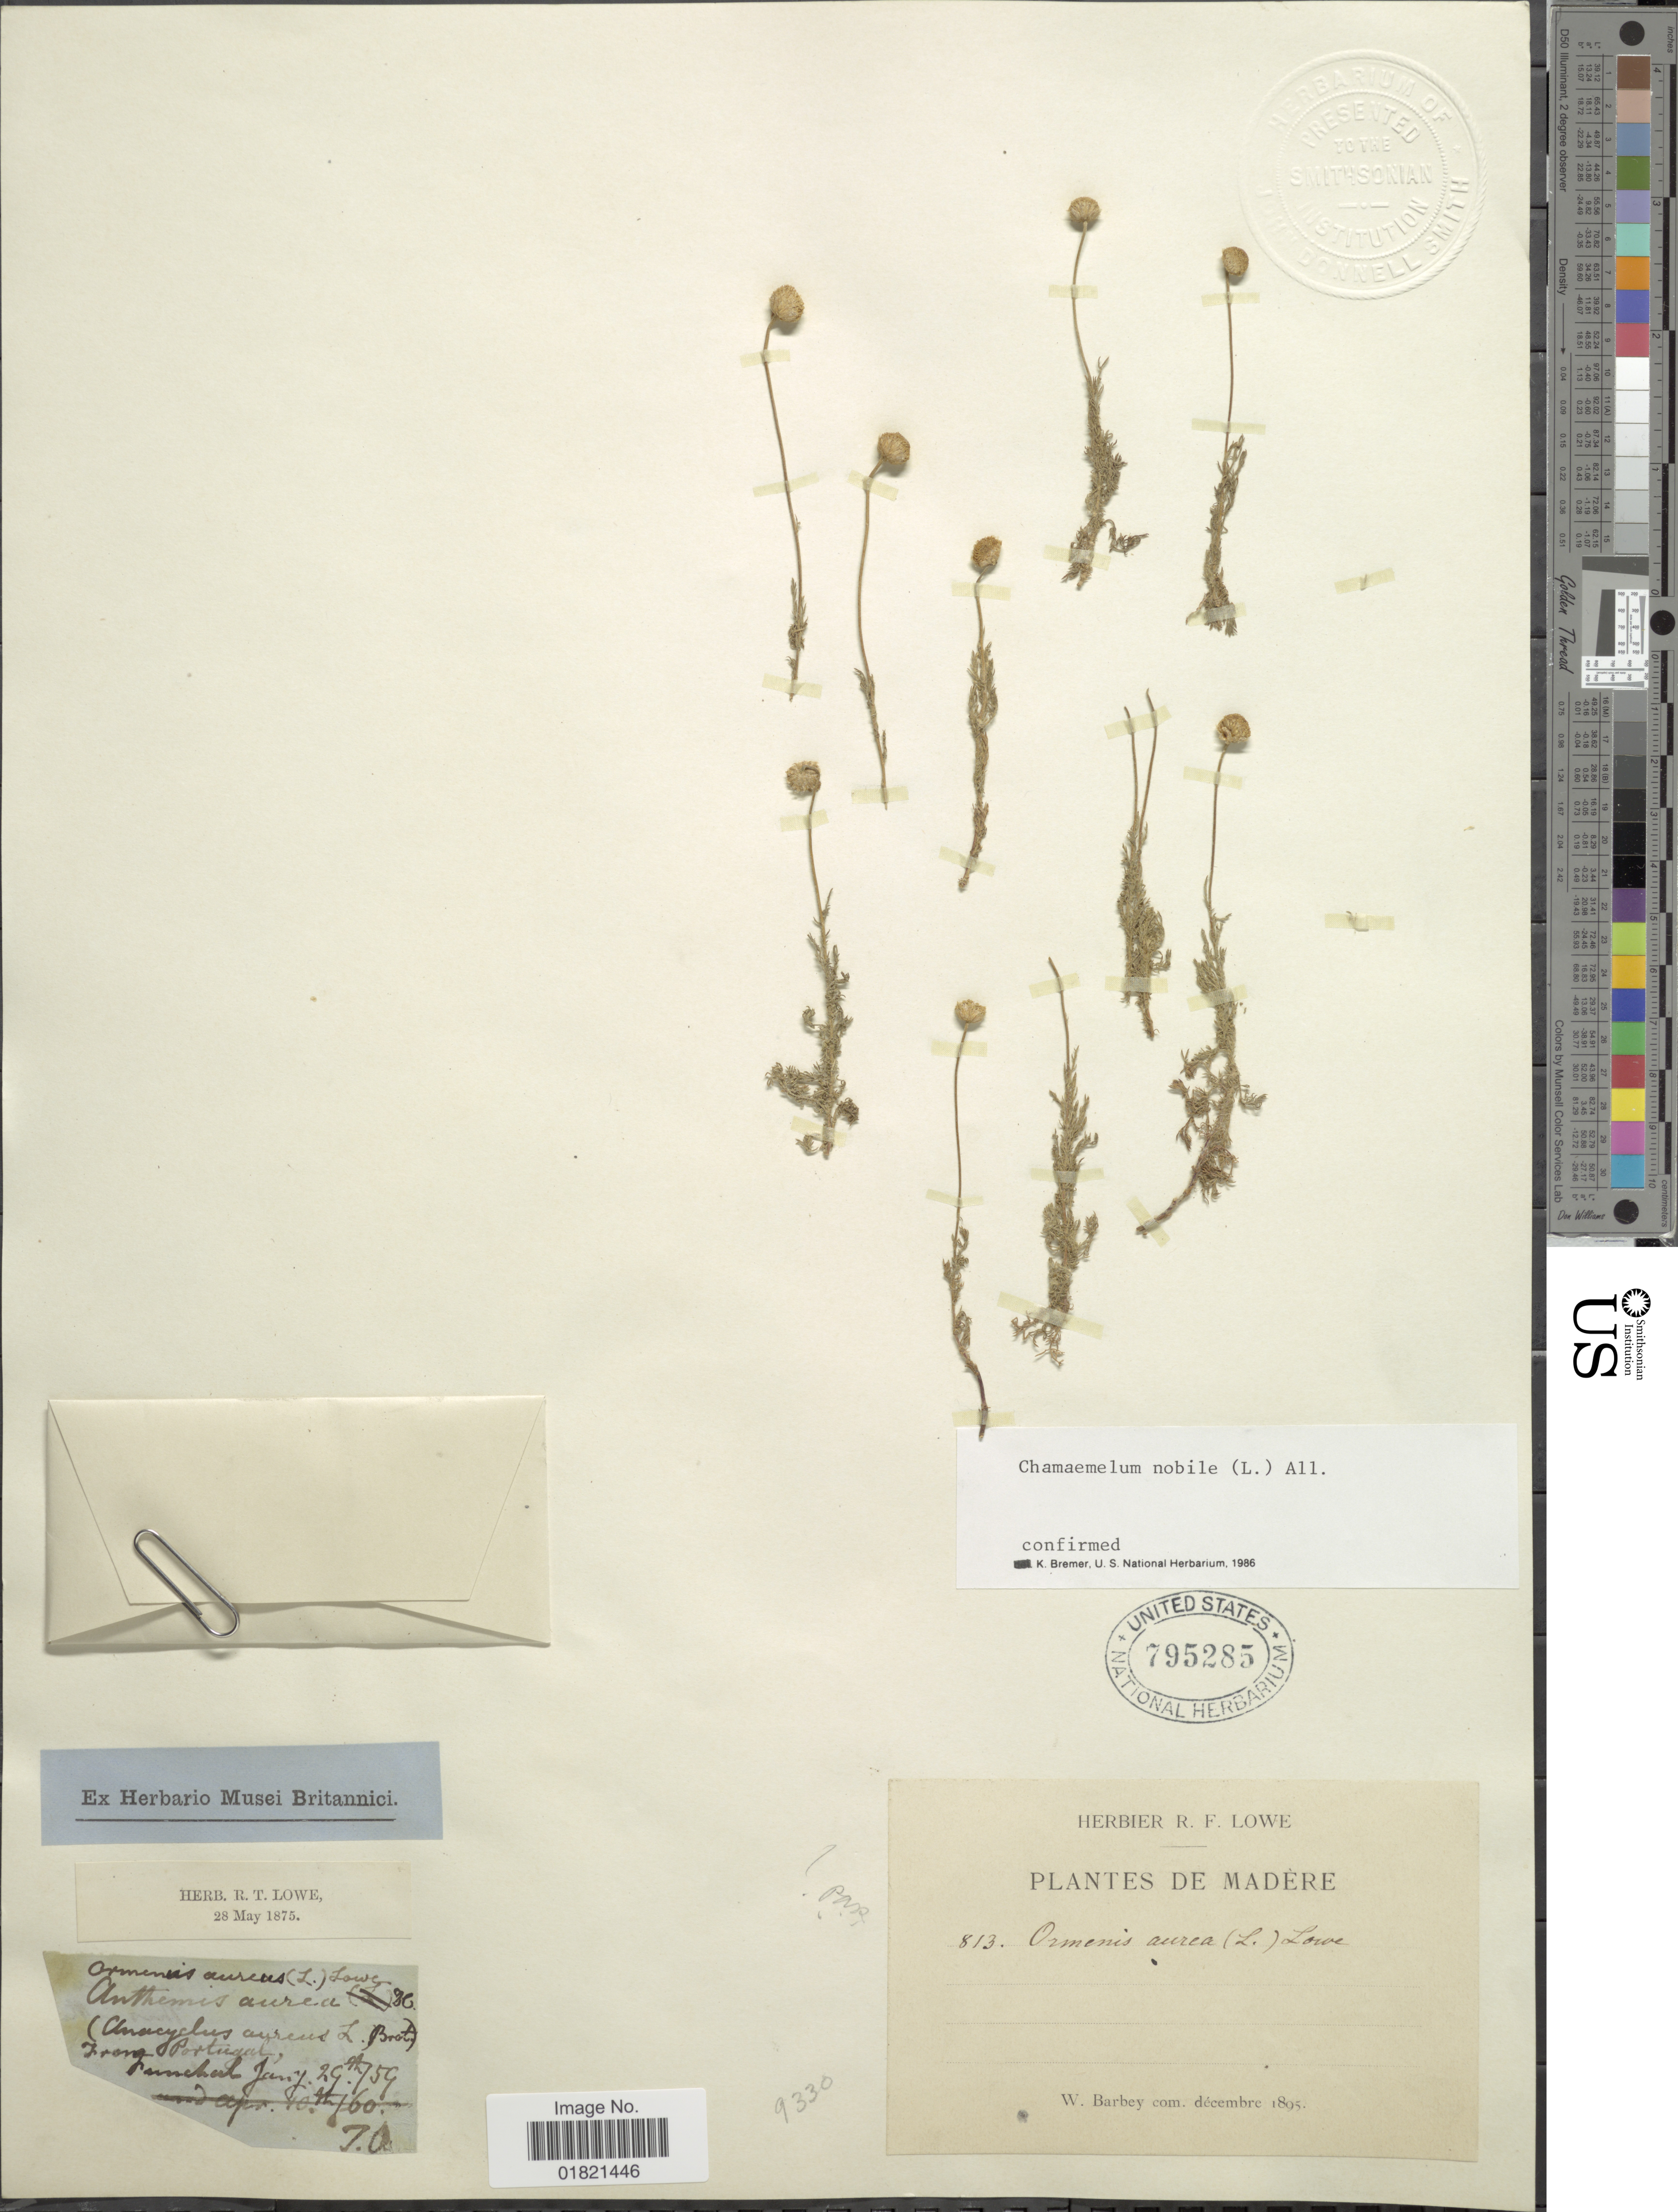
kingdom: Plantae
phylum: Tracheophyta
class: Magnoliopsida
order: Asterales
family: Asteraceae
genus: Chamaemelum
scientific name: Chamaemelum nobile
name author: (L.) All.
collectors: W. Barbey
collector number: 813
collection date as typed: Transcribed d/m/y: 29/1/59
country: Portugal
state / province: Madeira (Aut. Reg.)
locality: Madere, [illegible text]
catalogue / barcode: US 795285